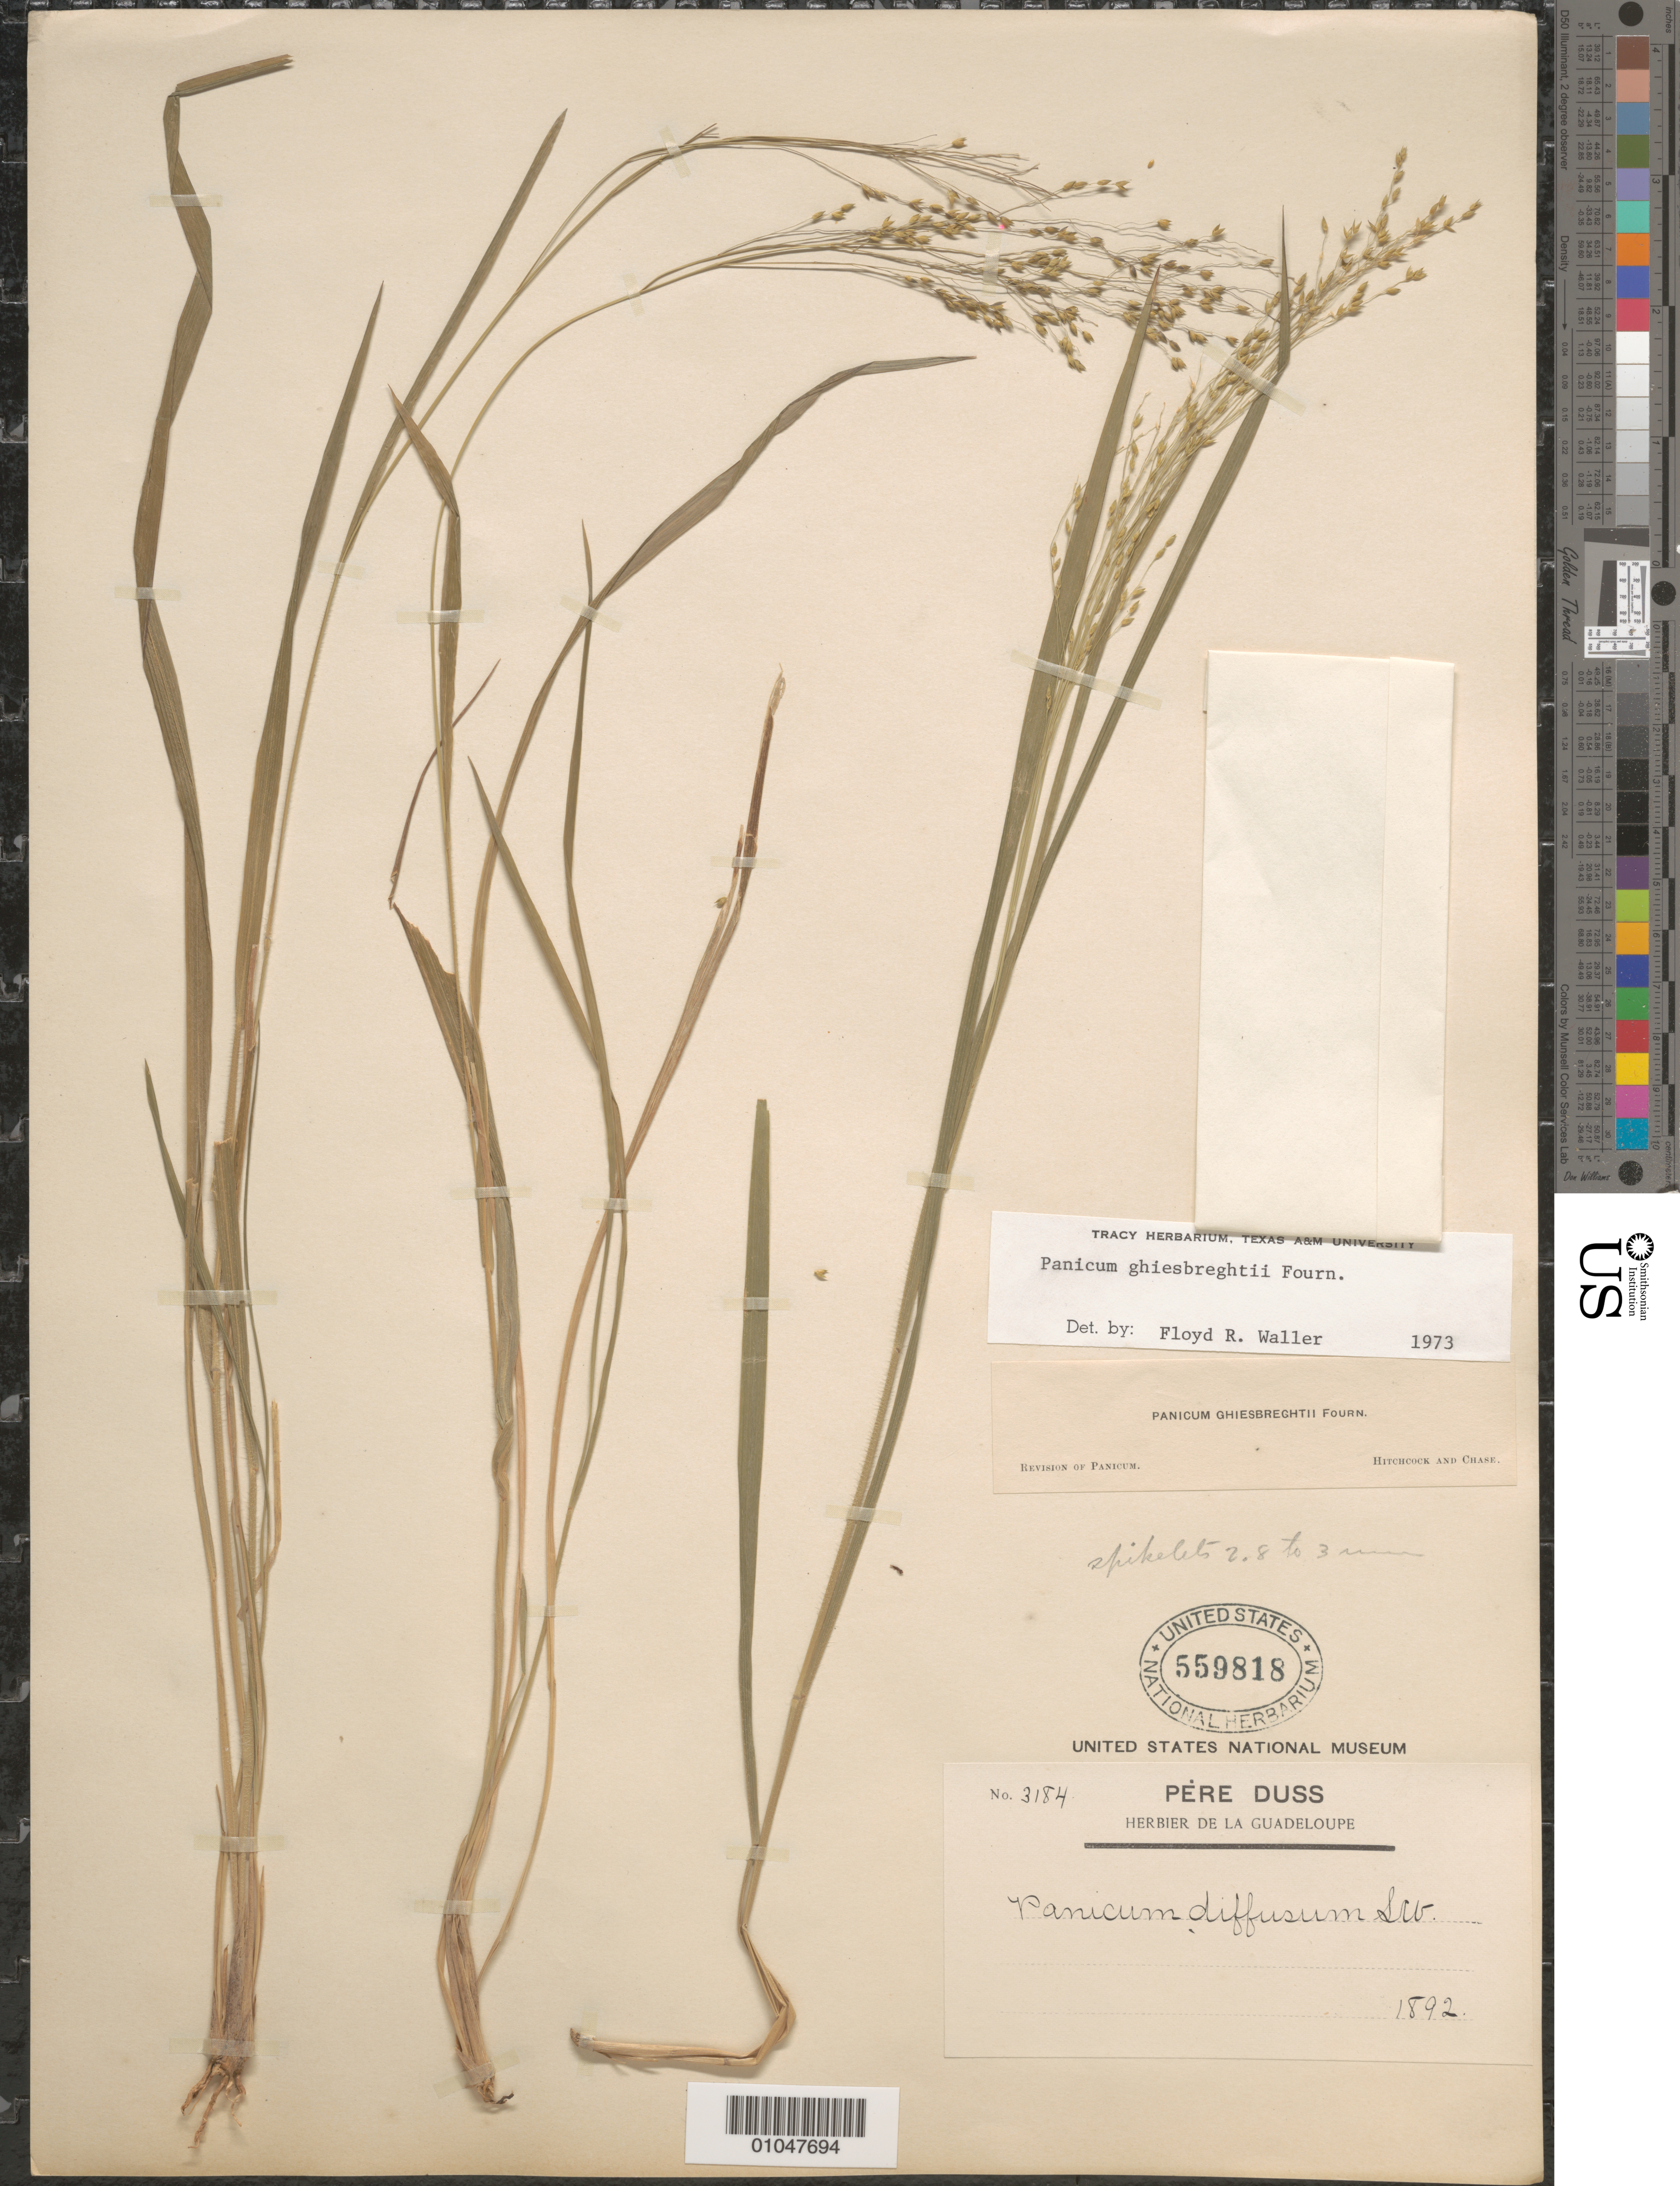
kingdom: Plantae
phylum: Tracheophyta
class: Liliopsida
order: Poales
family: Poaceae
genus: Panicum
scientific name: Panicum ghiesbreghtii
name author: E. Fourn.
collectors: Père Duss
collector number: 3184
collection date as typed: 1892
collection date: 1892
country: Guadeloupe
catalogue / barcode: US 559818